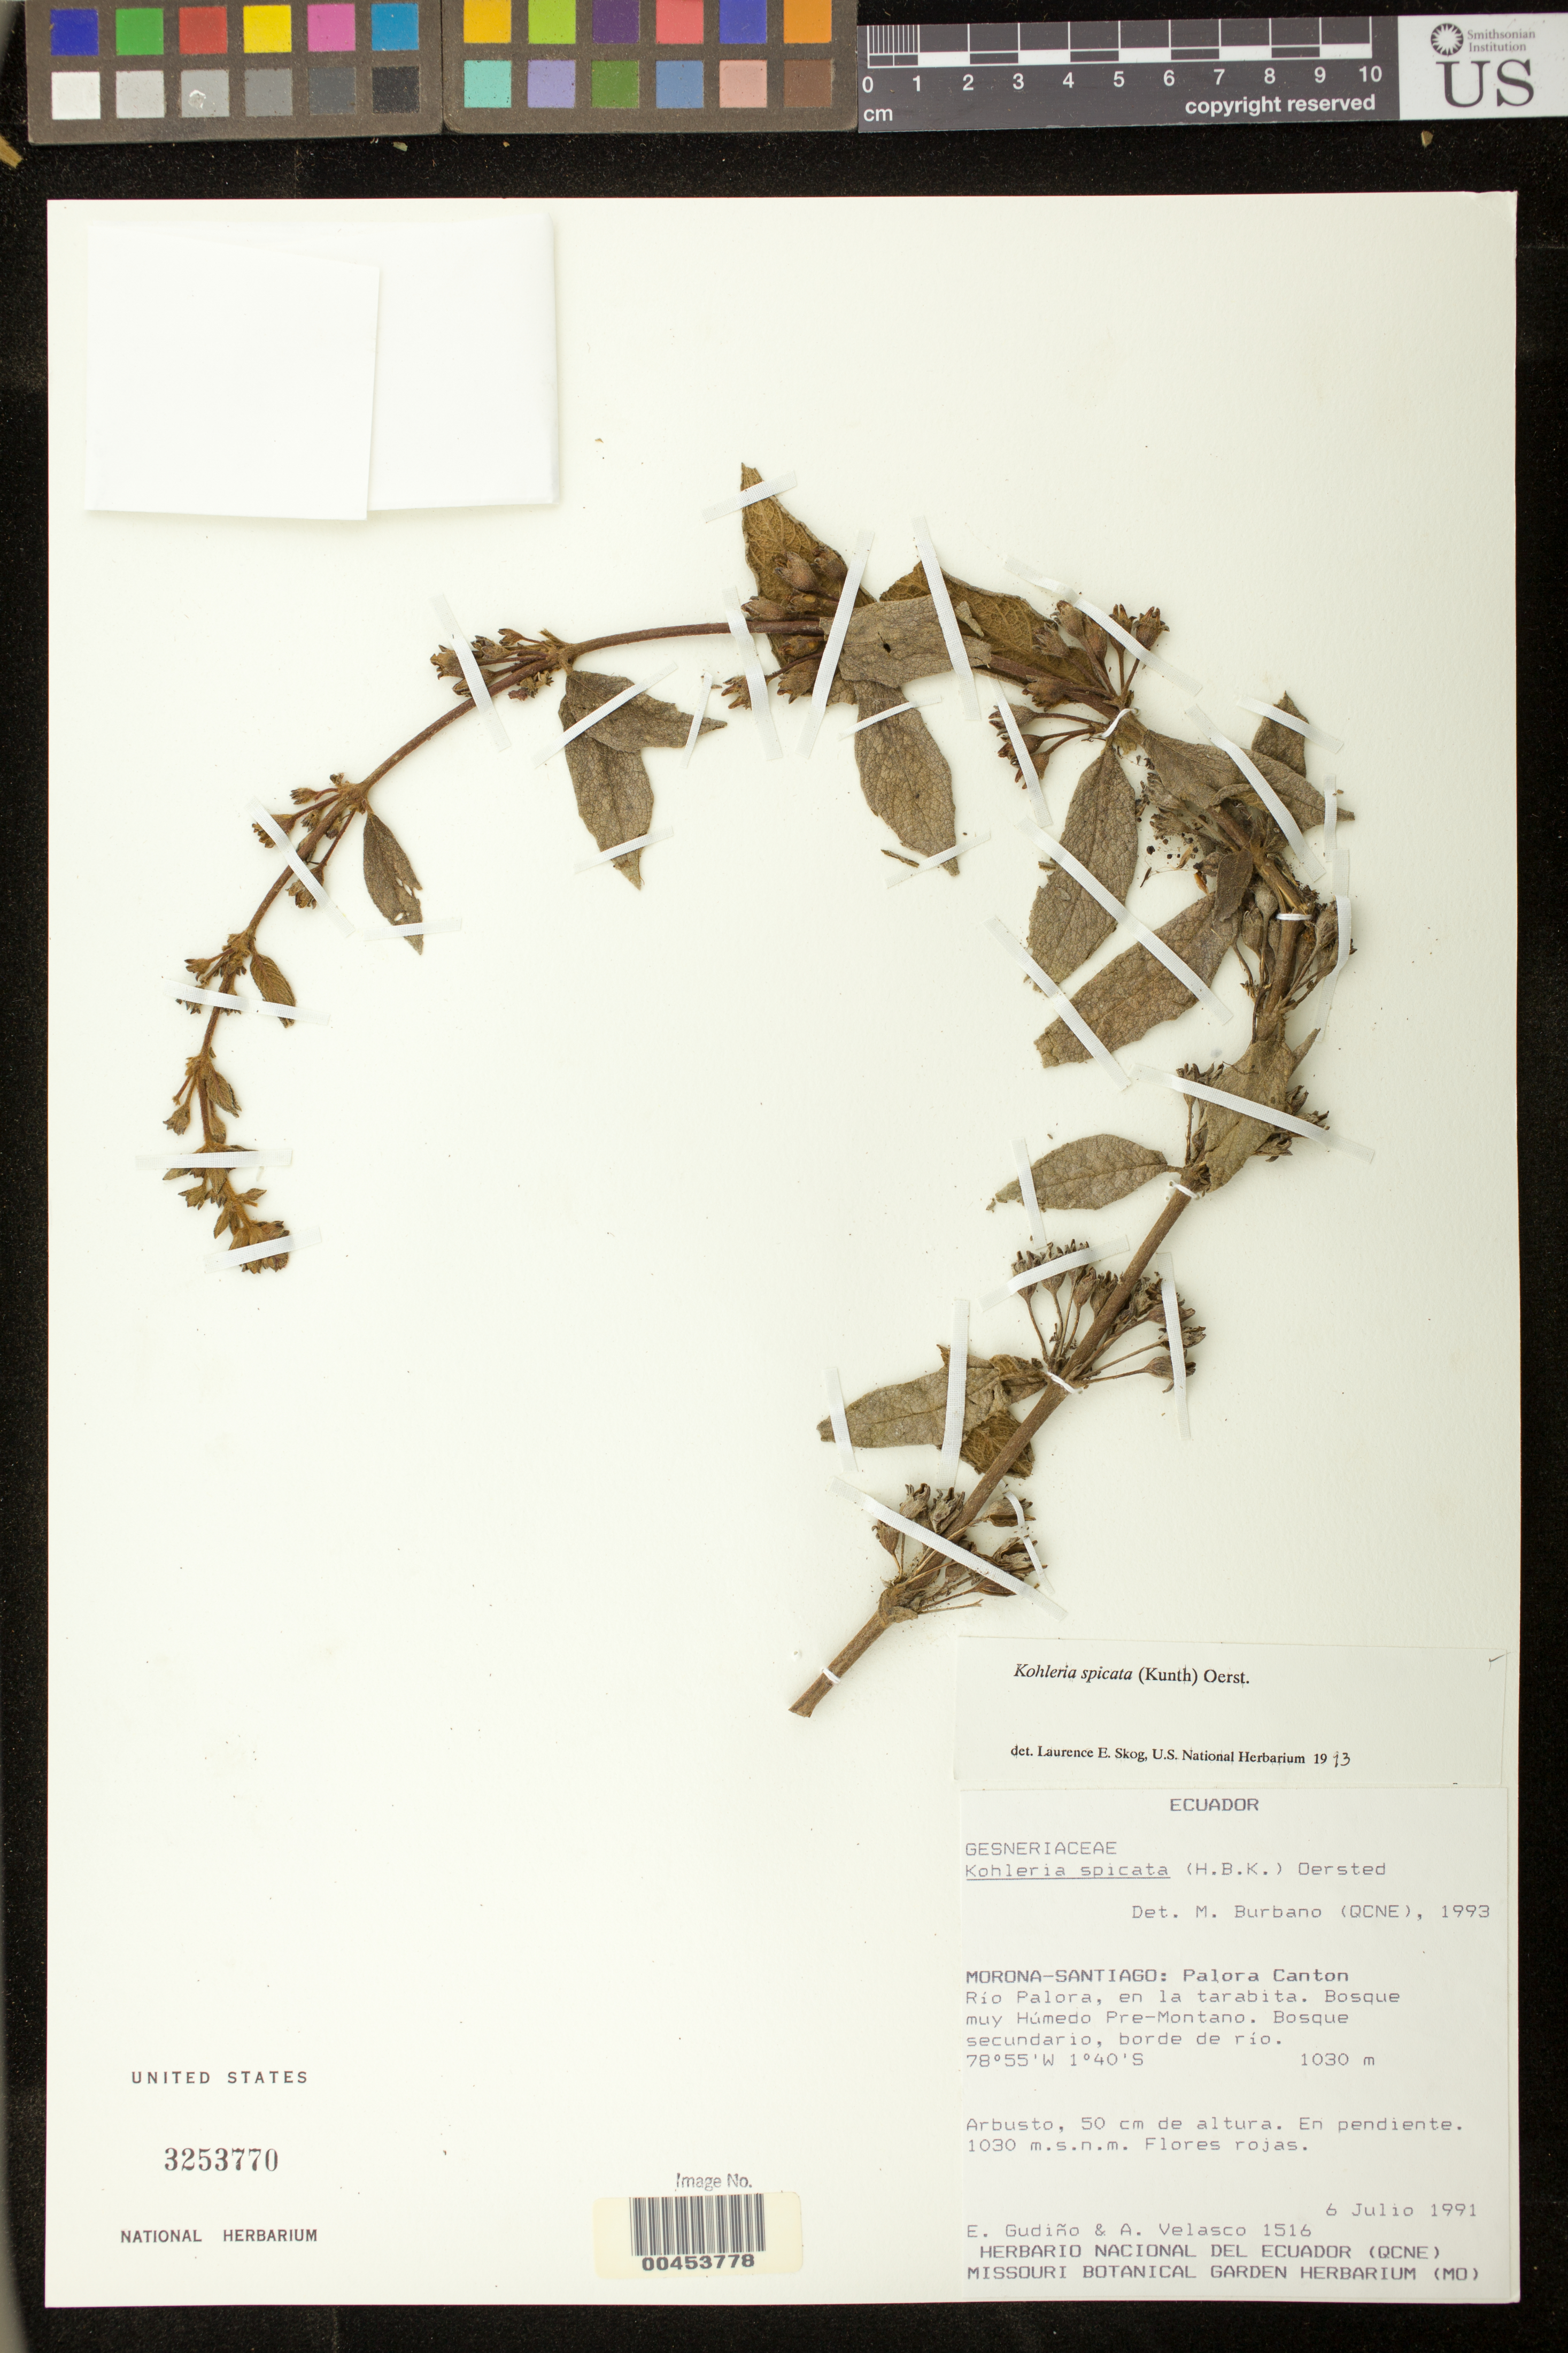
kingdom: Plantae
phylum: Tracheophyta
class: Magnoliopsida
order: Lamiales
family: Gesneriaceae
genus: Kohleria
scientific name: Kohleria spicata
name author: (Kunth) Oerst.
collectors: E. Gudiño & A. Velasco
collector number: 1516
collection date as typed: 06 Jul 1991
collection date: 1991-07-06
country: Ecuador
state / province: Morona-Santiago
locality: Palora Canton, Rio Palora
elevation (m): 1030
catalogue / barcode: US 3253770